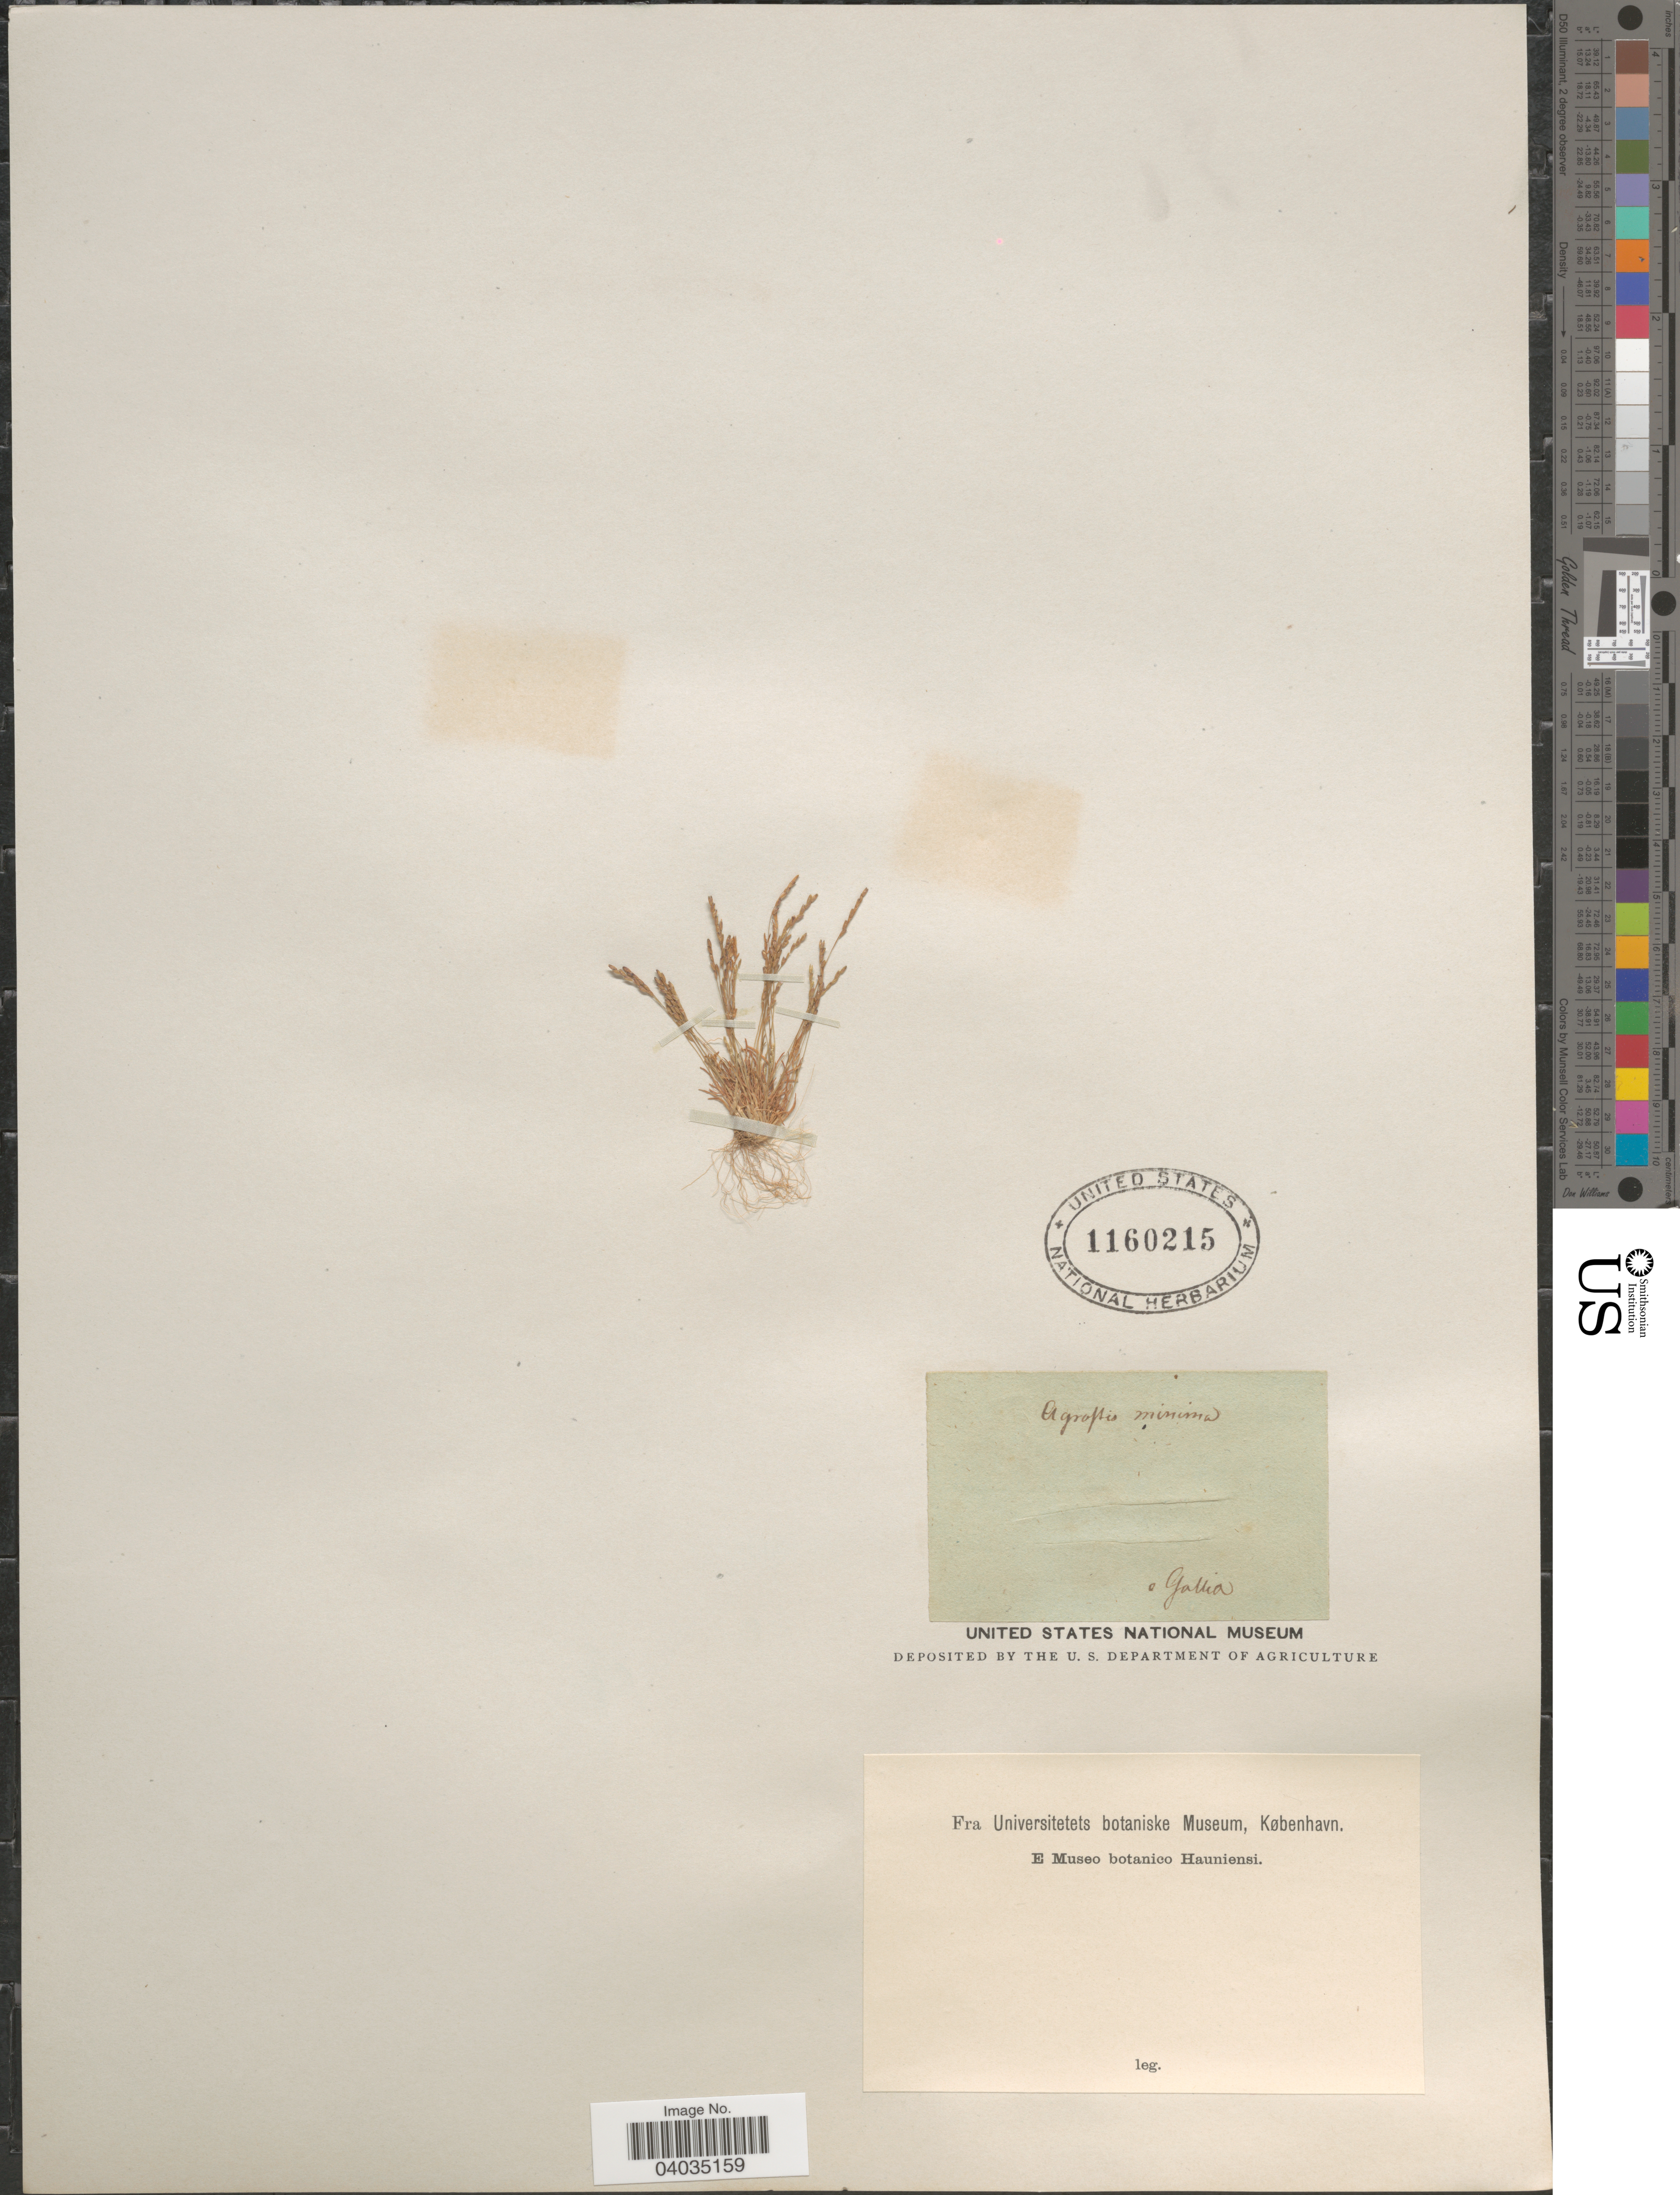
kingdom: Plantae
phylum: Tracheophyta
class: Liliopsida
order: Poales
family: Poaceae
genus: Mibora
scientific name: Mibora minima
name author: (L.) Desv.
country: France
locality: Gallia.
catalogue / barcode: US 1160215